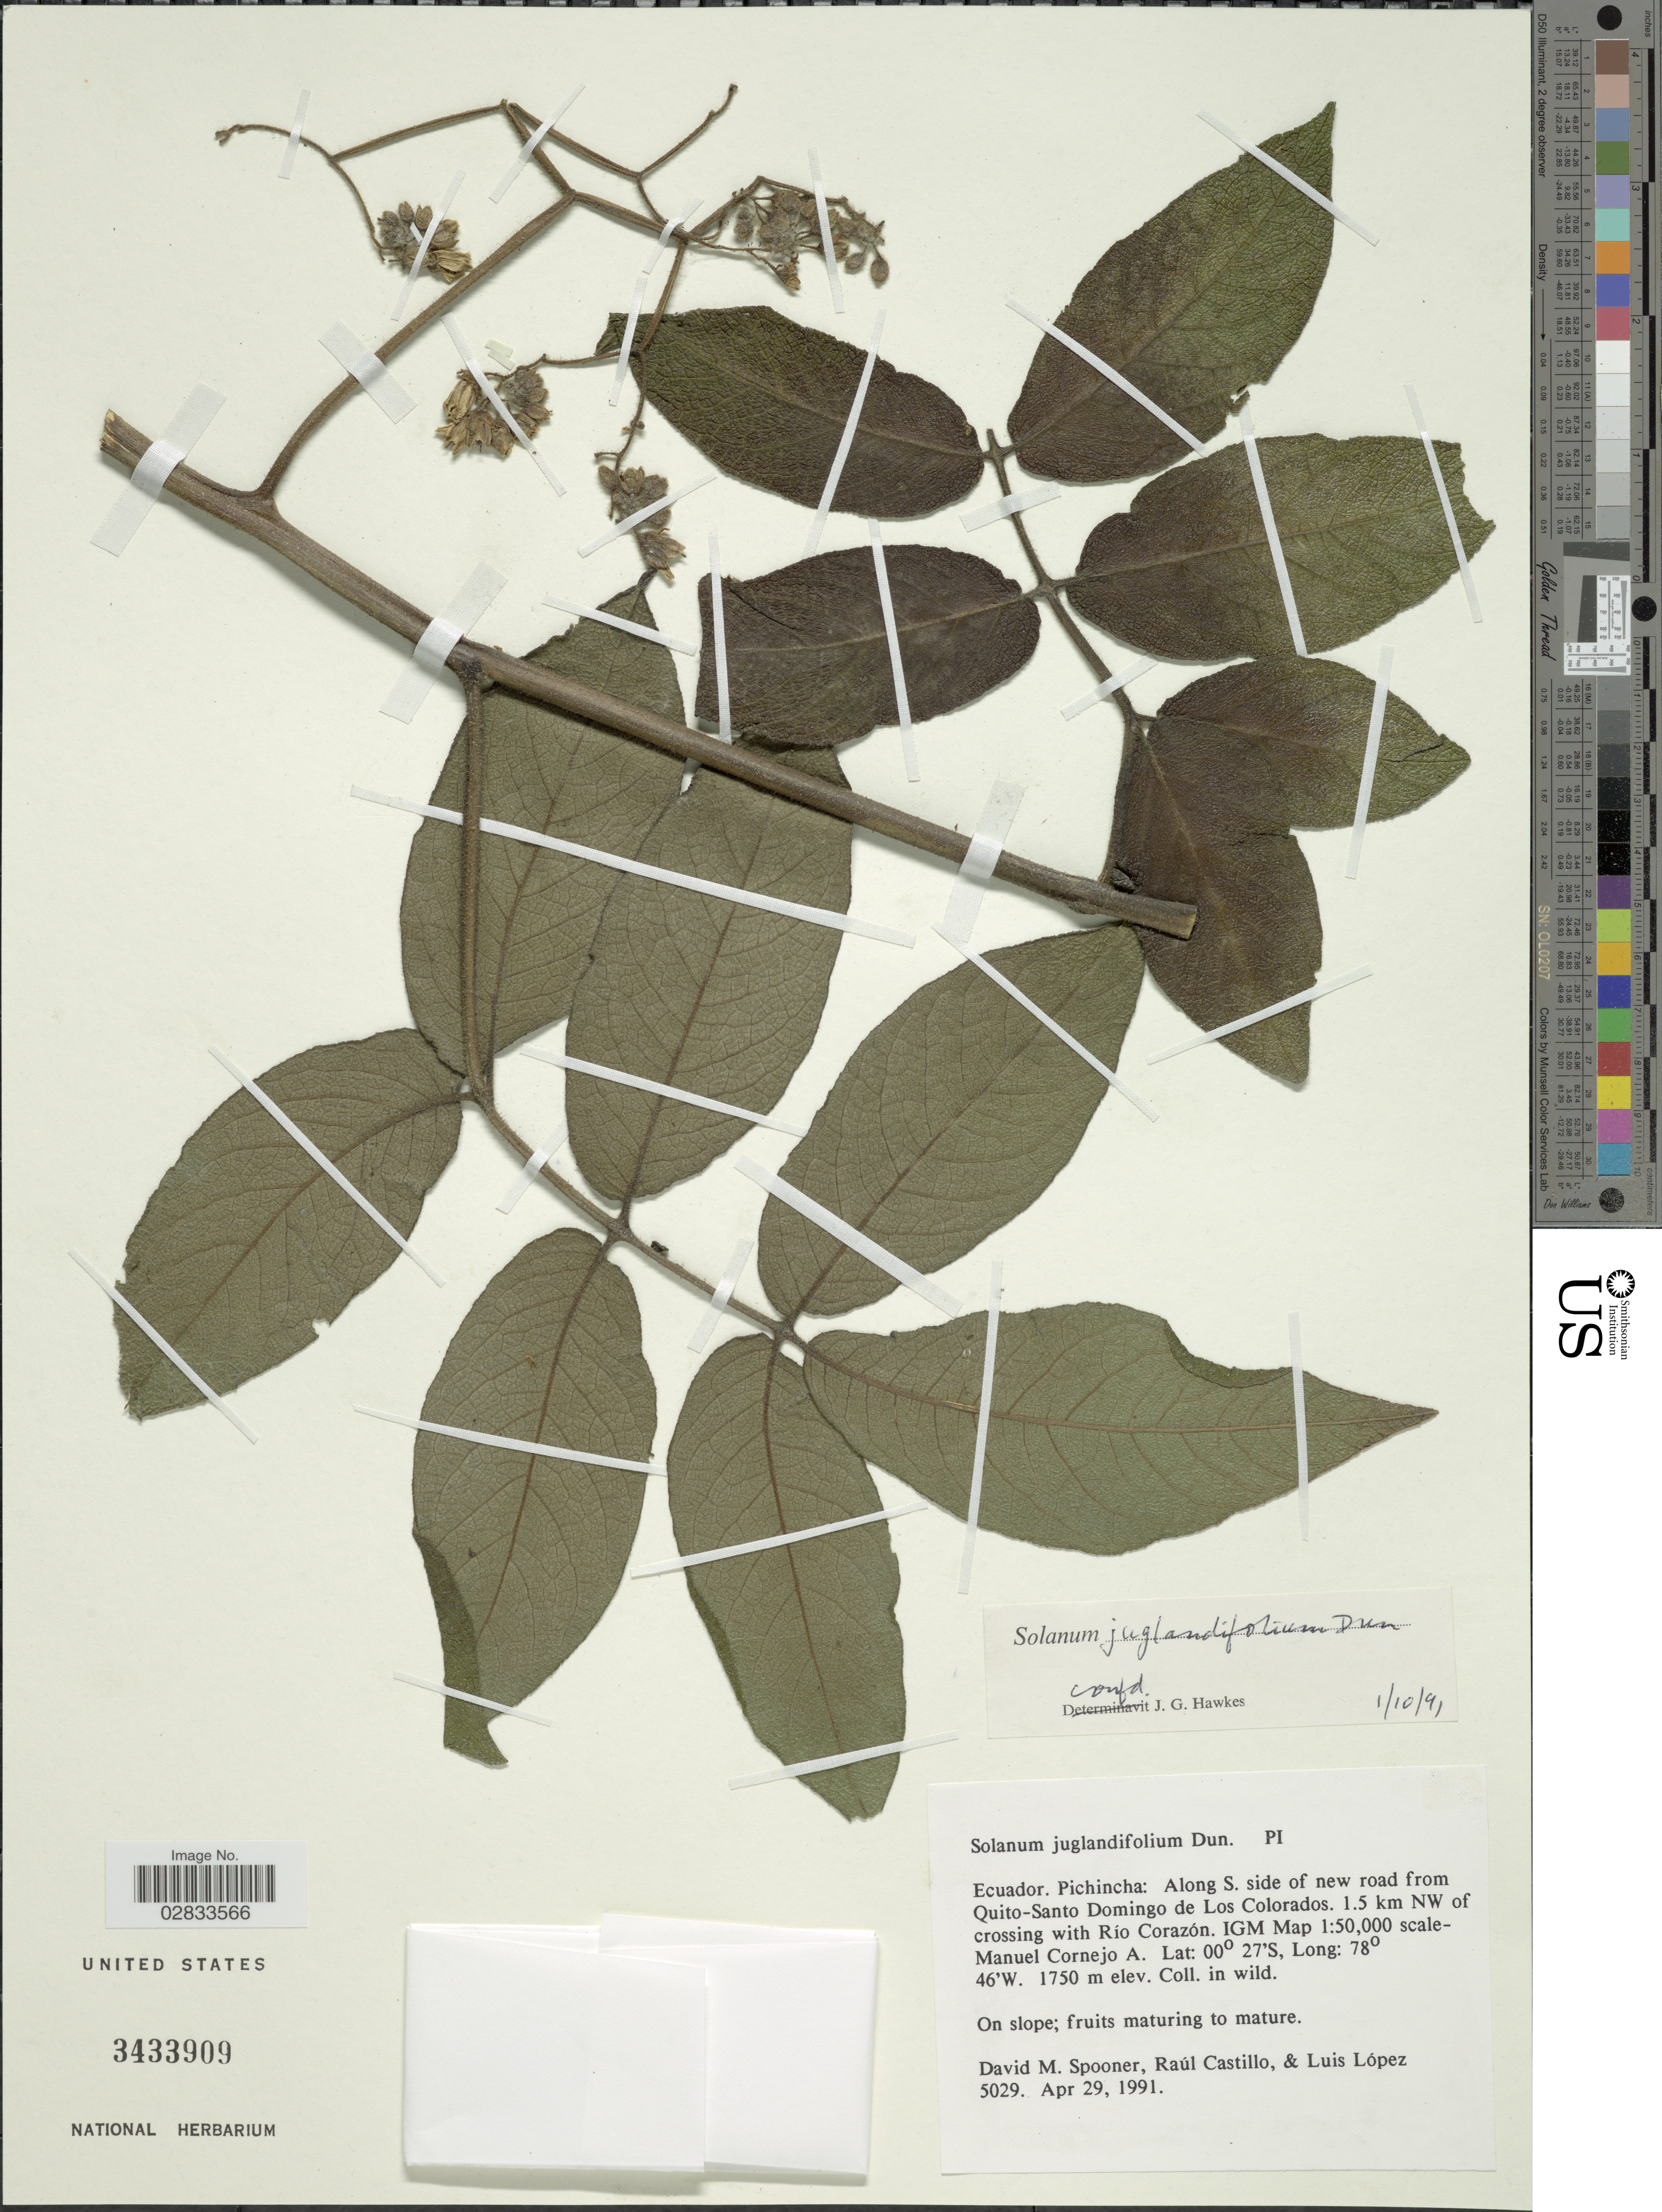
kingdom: Plantae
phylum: Tracheophyta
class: Magnoliopsida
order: Solanales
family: Solanaceae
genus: Solanum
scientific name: Solanum juglandifolium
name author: Dunal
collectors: D. Spooner, R. Castillo & L. López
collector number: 5029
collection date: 1991-04-29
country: Ecuador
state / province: Pichincha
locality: Along S. side of new road from Quito-Santo Domingo de Los Colorados. 1.5 km NW of crossing with Río Corazón. IGM Map 1:50,000 scale- Manuel Cornejo A.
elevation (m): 1750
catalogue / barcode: US 3433909